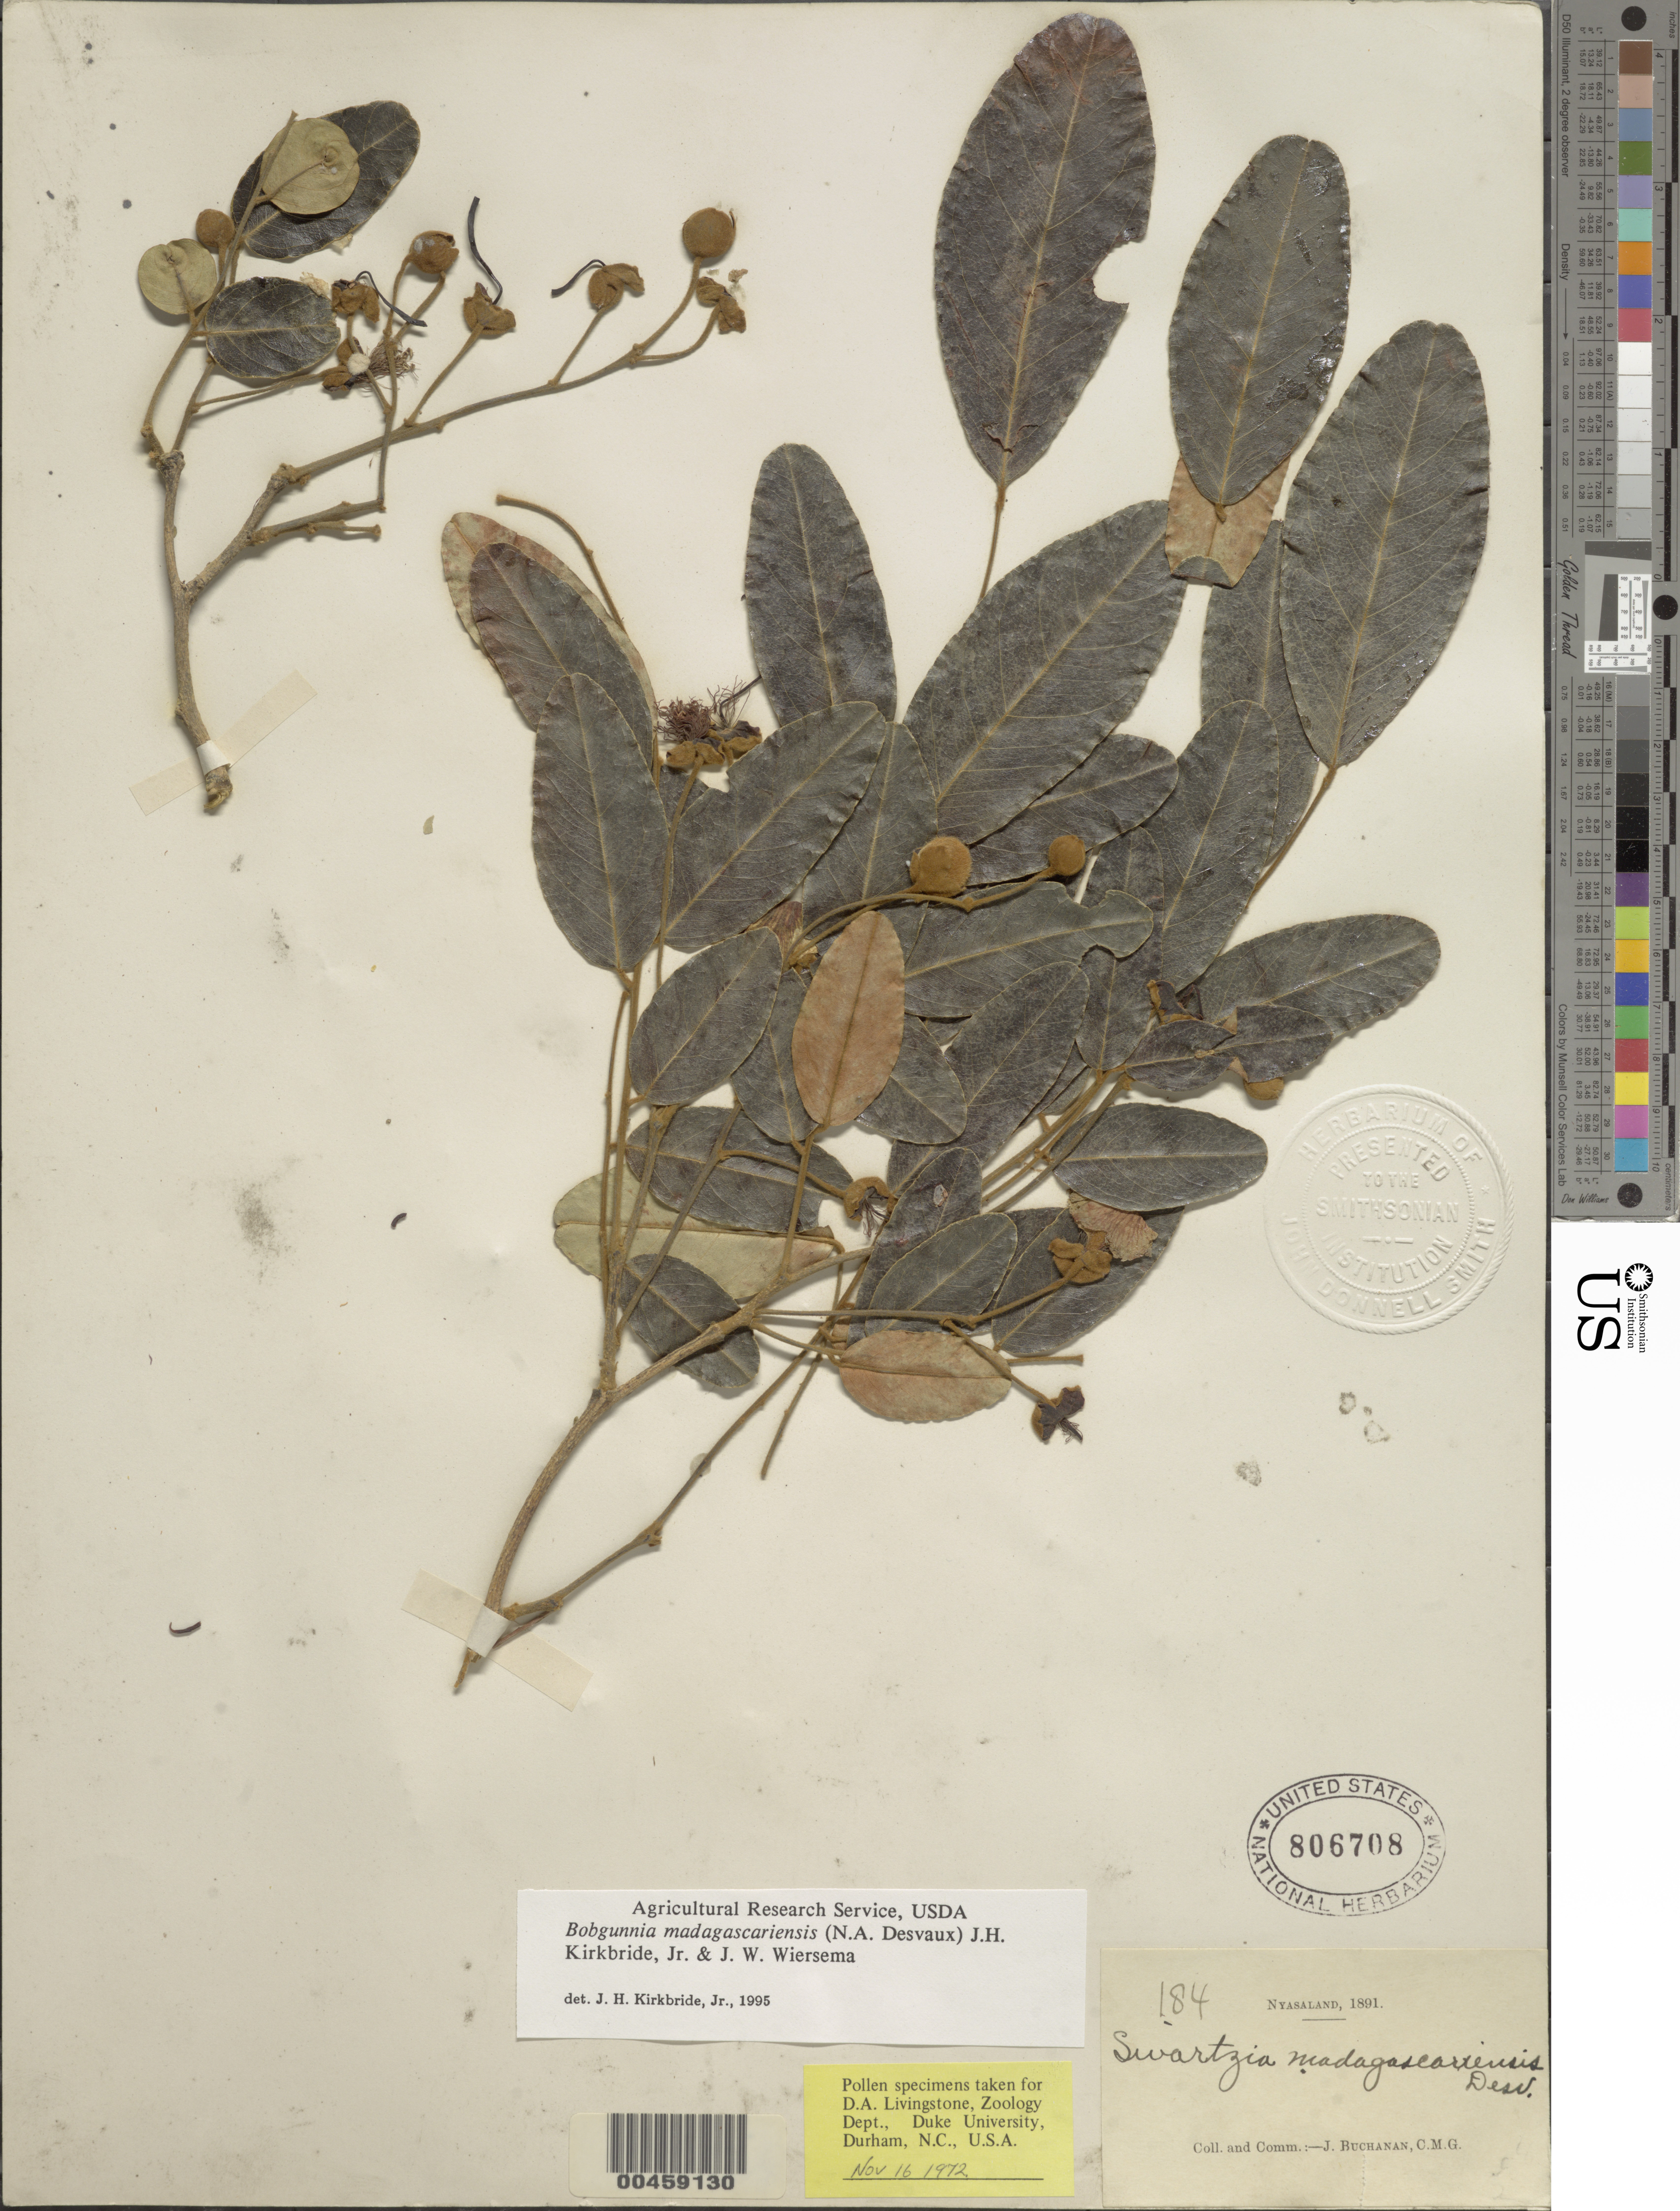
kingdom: Plantae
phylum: Tracheophyta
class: Magnoliopsida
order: Fabales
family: Fabaceae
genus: Bobgunnia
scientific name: Bobgunnia madagascarensis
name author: (Desv.) J.H. Kirkbr. & Wiersema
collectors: J. Buchanan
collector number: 184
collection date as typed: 1891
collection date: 1891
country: Malawi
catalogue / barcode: US 806708